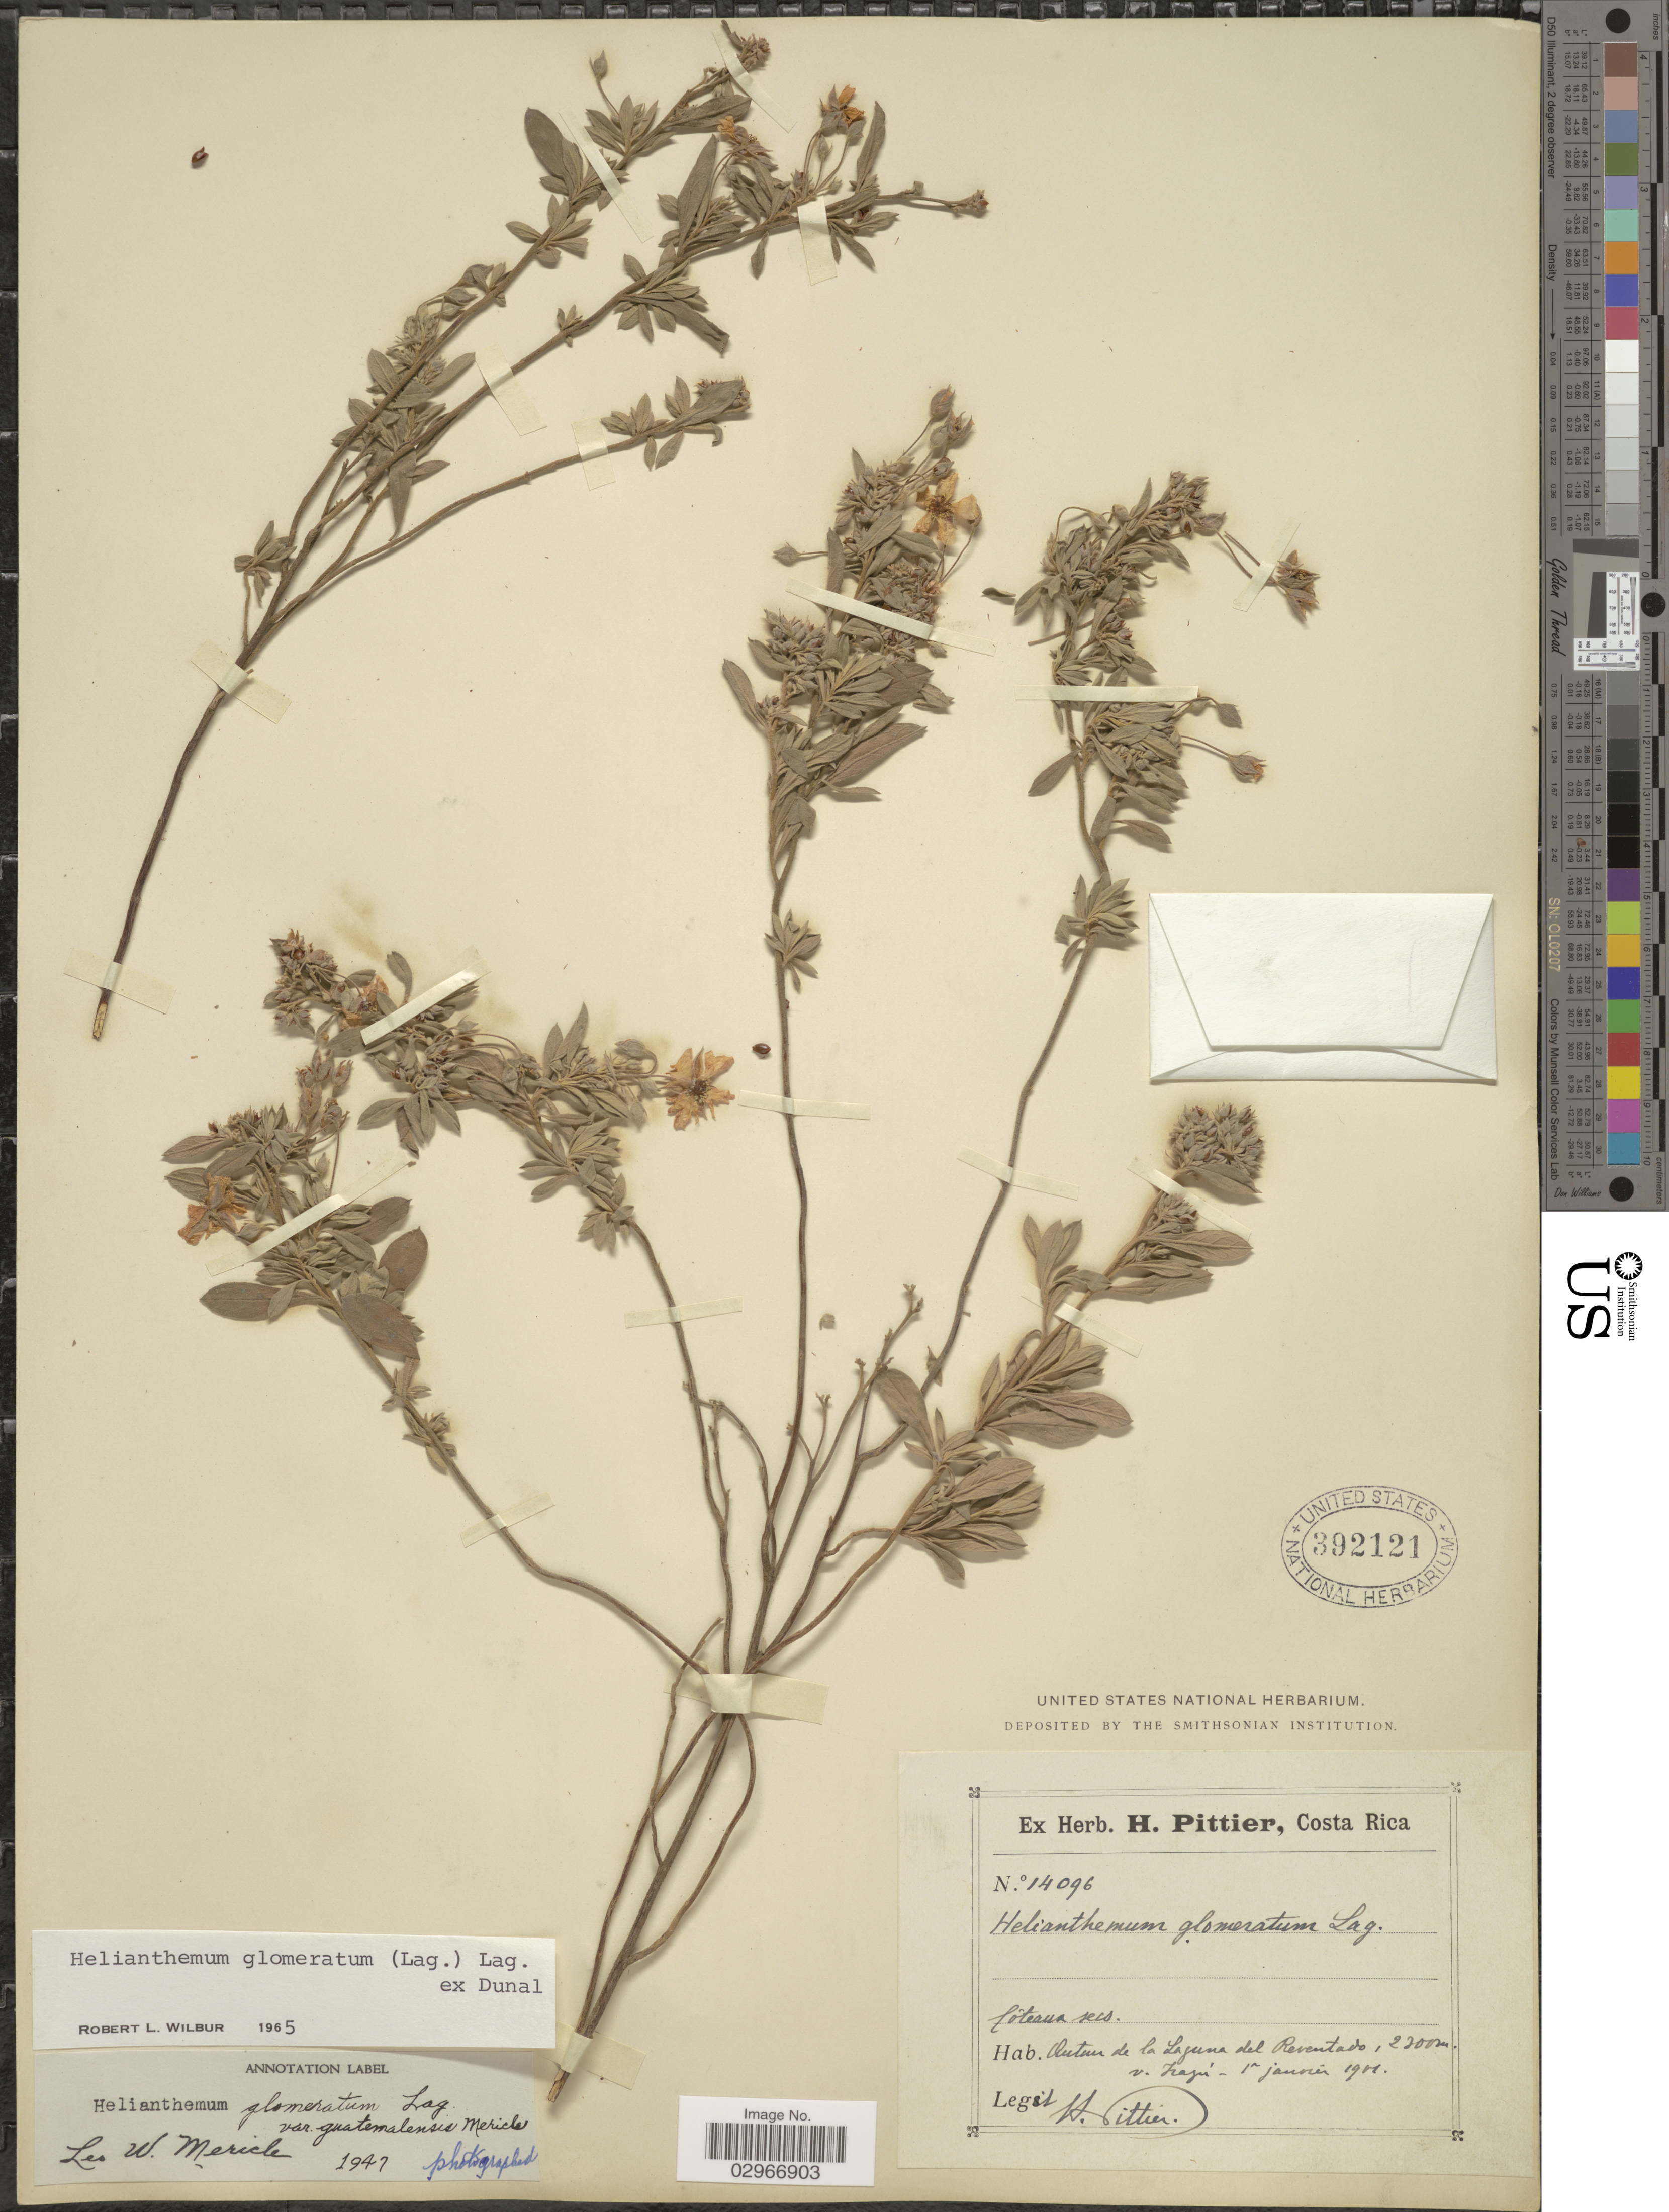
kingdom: Plantae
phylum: Tracheophyta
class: Magnoliopsida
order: Malvales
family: Cistaceae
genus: Helianthemum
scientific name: Helianthemum glomeratum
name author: (Lag.) Lag. ex Dunal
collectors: H. F. Pittier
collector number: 14096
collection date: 1901-01-05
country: Costa Rica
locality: Auteur de la Laguna del Reventado.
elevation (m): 2300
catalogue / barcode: US 392121